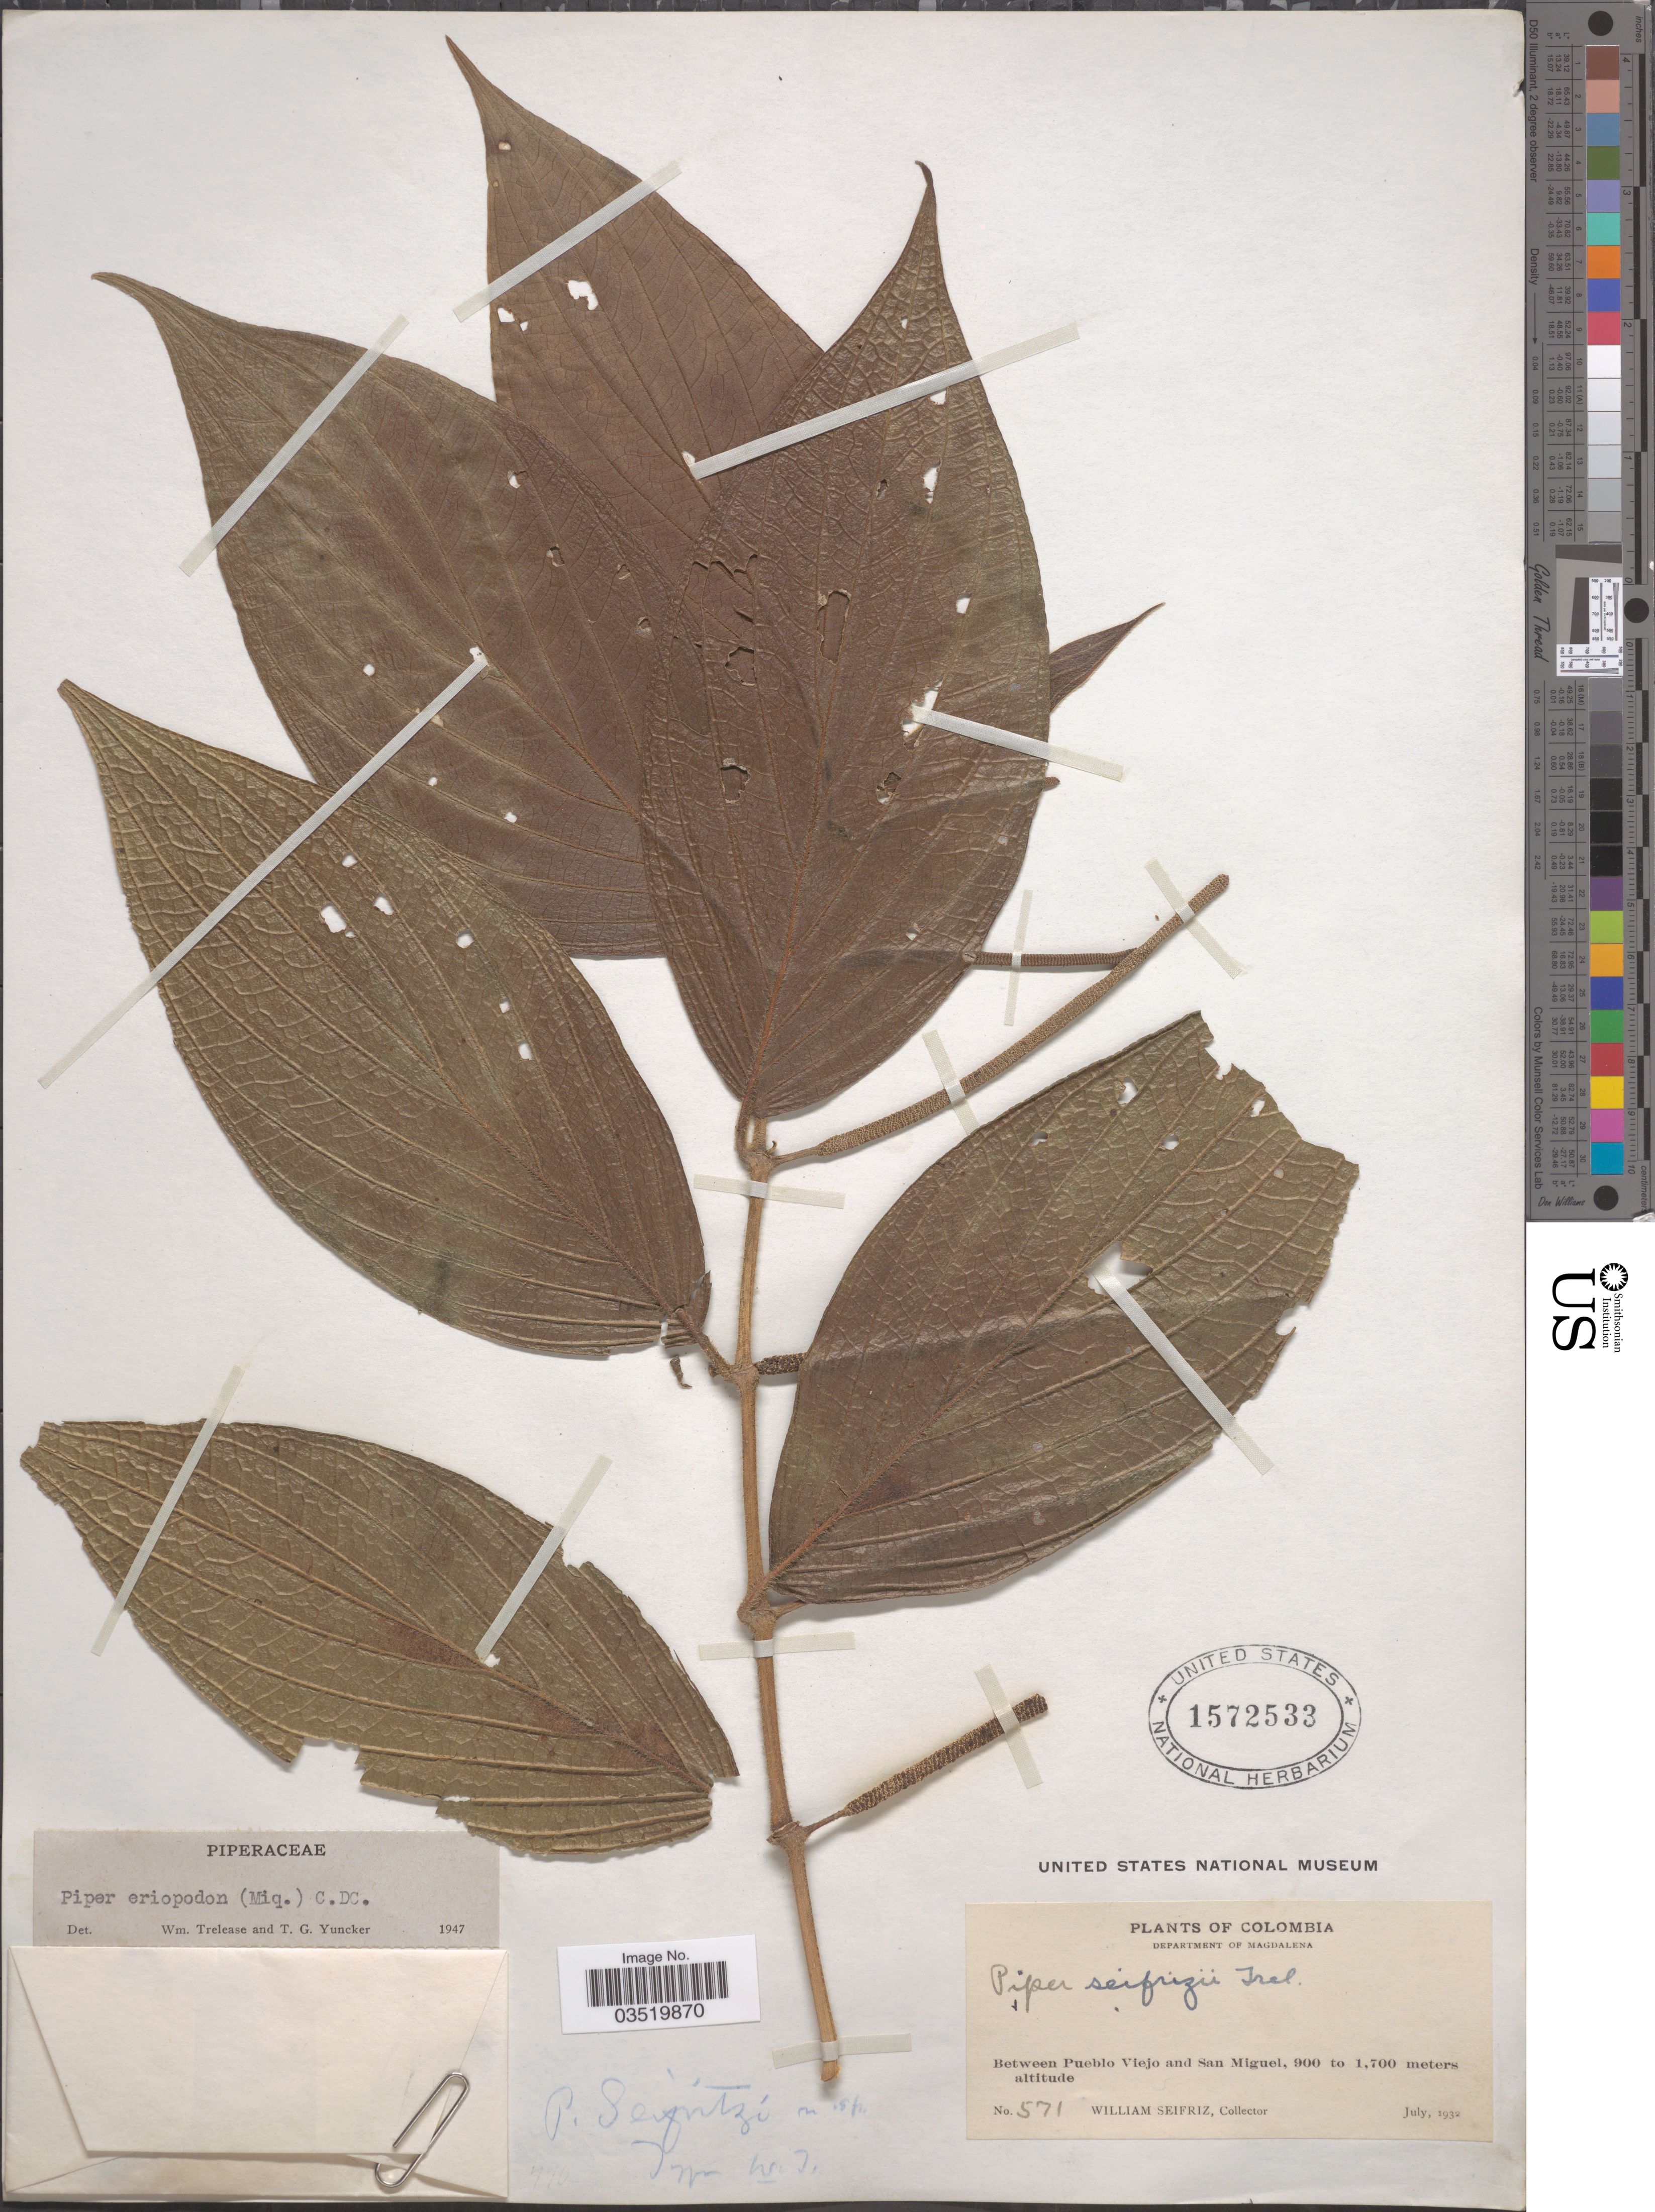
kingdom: Plantae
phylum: Tracheophyta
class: Magnoliopsida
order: Piperales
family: Piperaceae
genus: Piper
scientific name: Piper eriopodon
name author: C. DC.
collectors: W. Seifriz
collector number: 571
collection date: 1932-07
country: Colombia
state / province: Magdalena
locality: Department of Magdalena. Between Pueblo Viejo and San Miguel.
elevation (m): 900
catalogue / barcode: US 1572533